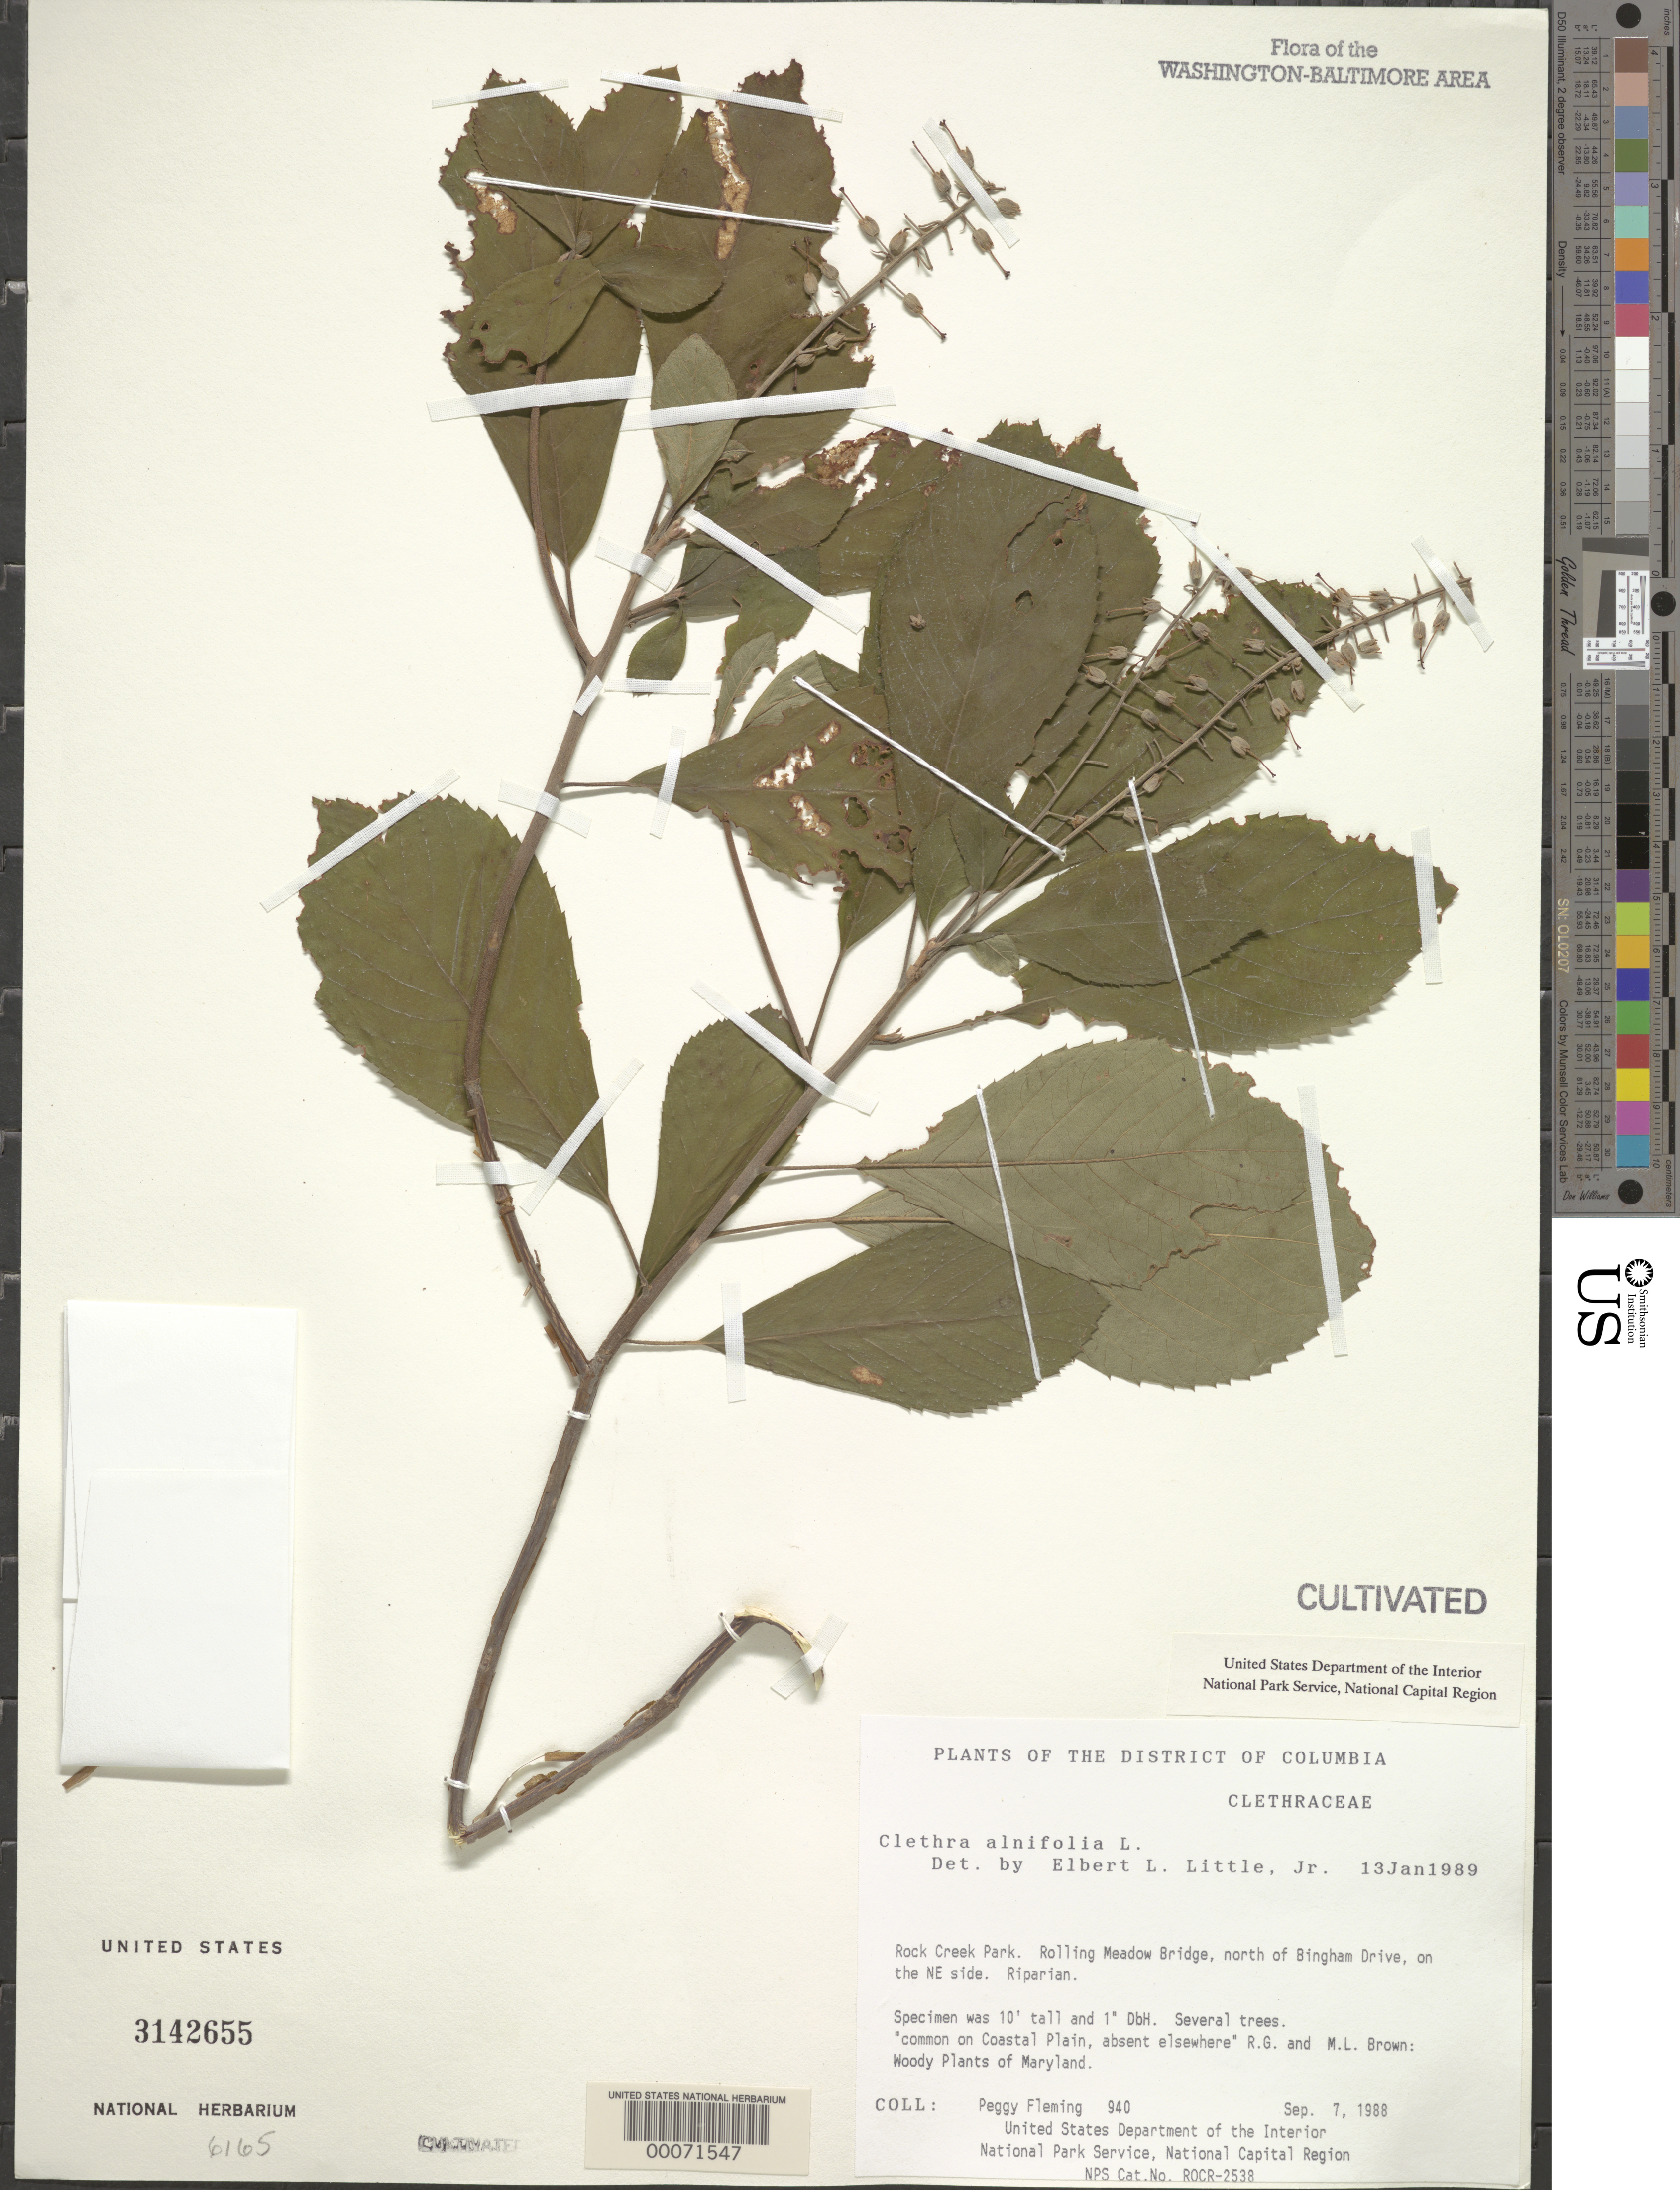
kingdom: Plantae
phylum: Tracheophyta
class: Magnoliopsida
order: Ericales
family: Clethraceae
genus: Clethra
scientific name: Clethra alnifolia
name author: L.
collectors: P. Fleming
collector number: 940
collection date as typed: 07 Sep 1988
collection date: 1988-09-07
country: United States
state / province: District of Columbia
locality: Rock Creek Park, Rolling Meadow Bridge, N of Bingham Drive Rock Creek Park & vicinity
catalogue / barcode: US 3142655